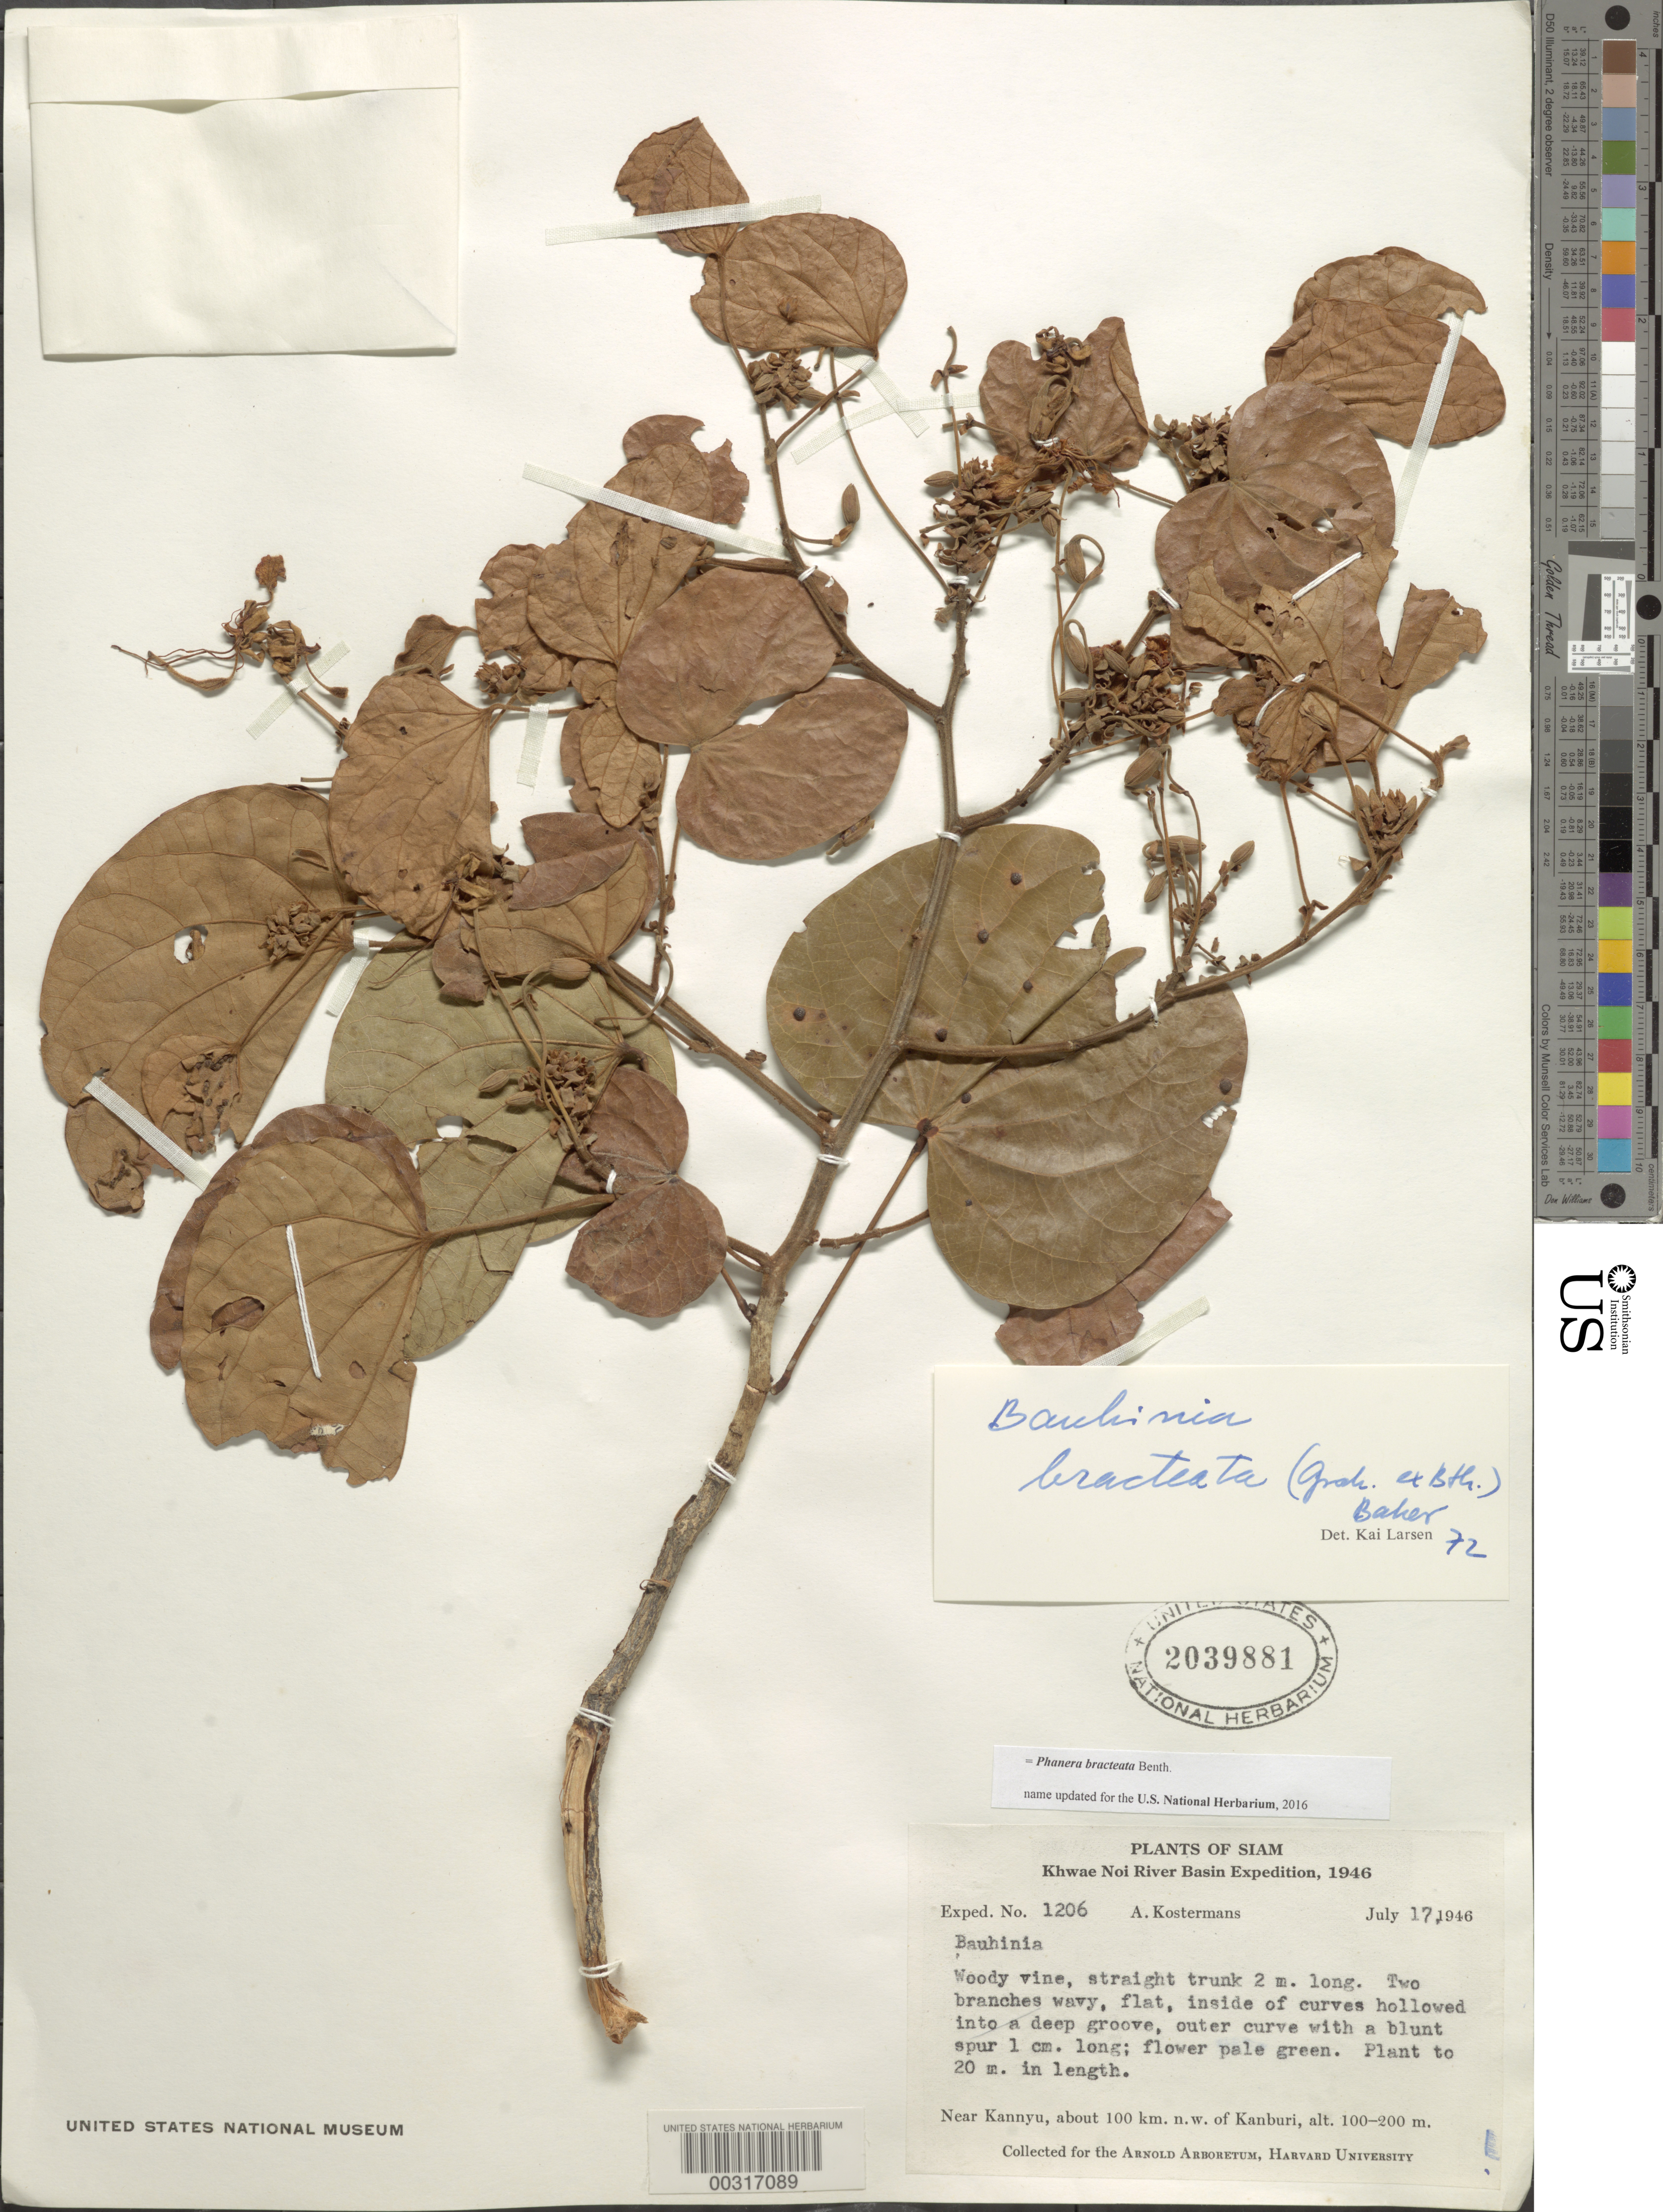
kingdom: Plantae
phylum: Tracheophyta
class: Magnoliopsida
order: Fabales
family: Fabaceae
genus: Phanera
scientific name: Phanera bracteata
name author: Benth.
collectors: A. J. G. Kostermans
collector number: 1206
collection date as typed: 17 Jul 1946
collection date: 1946-07-17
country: Thailand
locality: Near kannyu, about 100 km nw of kanburi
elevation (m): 100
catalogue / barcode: US 2039881